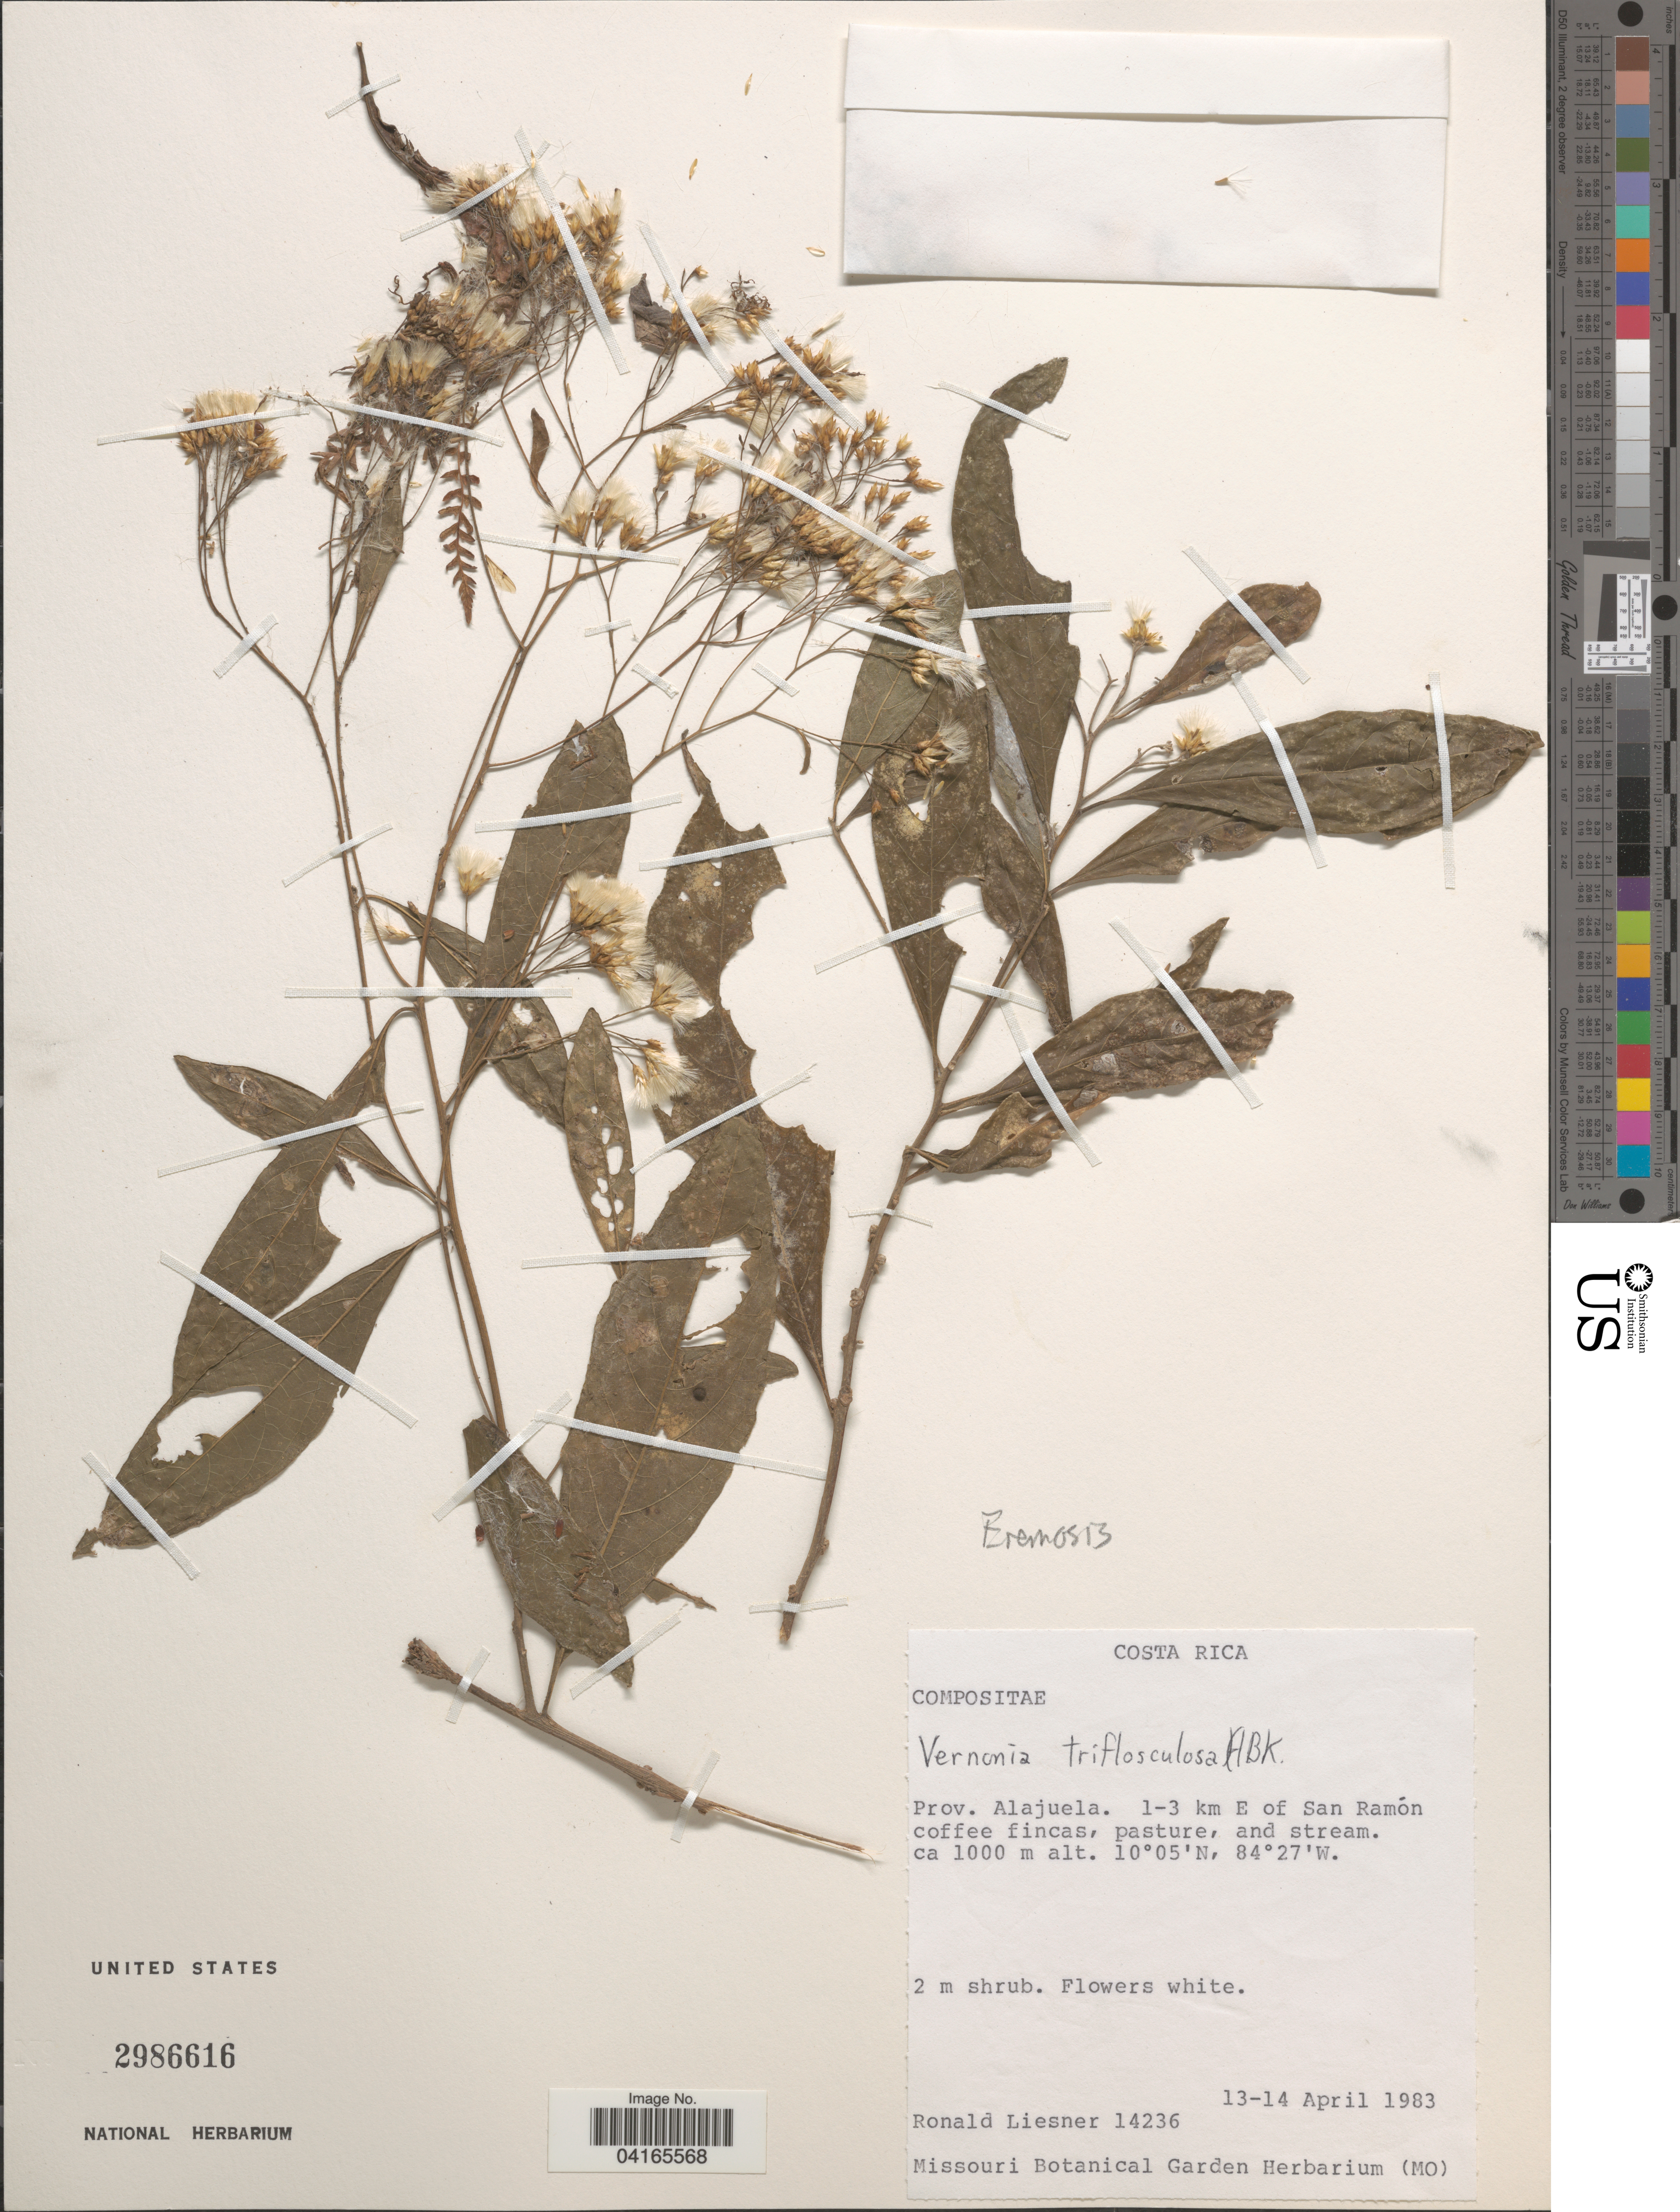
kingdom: Plantae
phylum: Tracheophyta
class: Magnoliopsida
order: Asterales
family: Asteraceae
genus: Eremosis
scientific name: Eremosis triflosculosa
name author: (Kunth) Gleason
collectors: R. L. Liesner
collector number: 14236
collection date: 1983-04-13/1983-04-14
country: Costa Rica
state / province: Alajuela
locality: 1-3 km E of San Ramón coffee fincas, pasture, and stream.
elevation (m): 305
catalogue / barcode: US 2986616